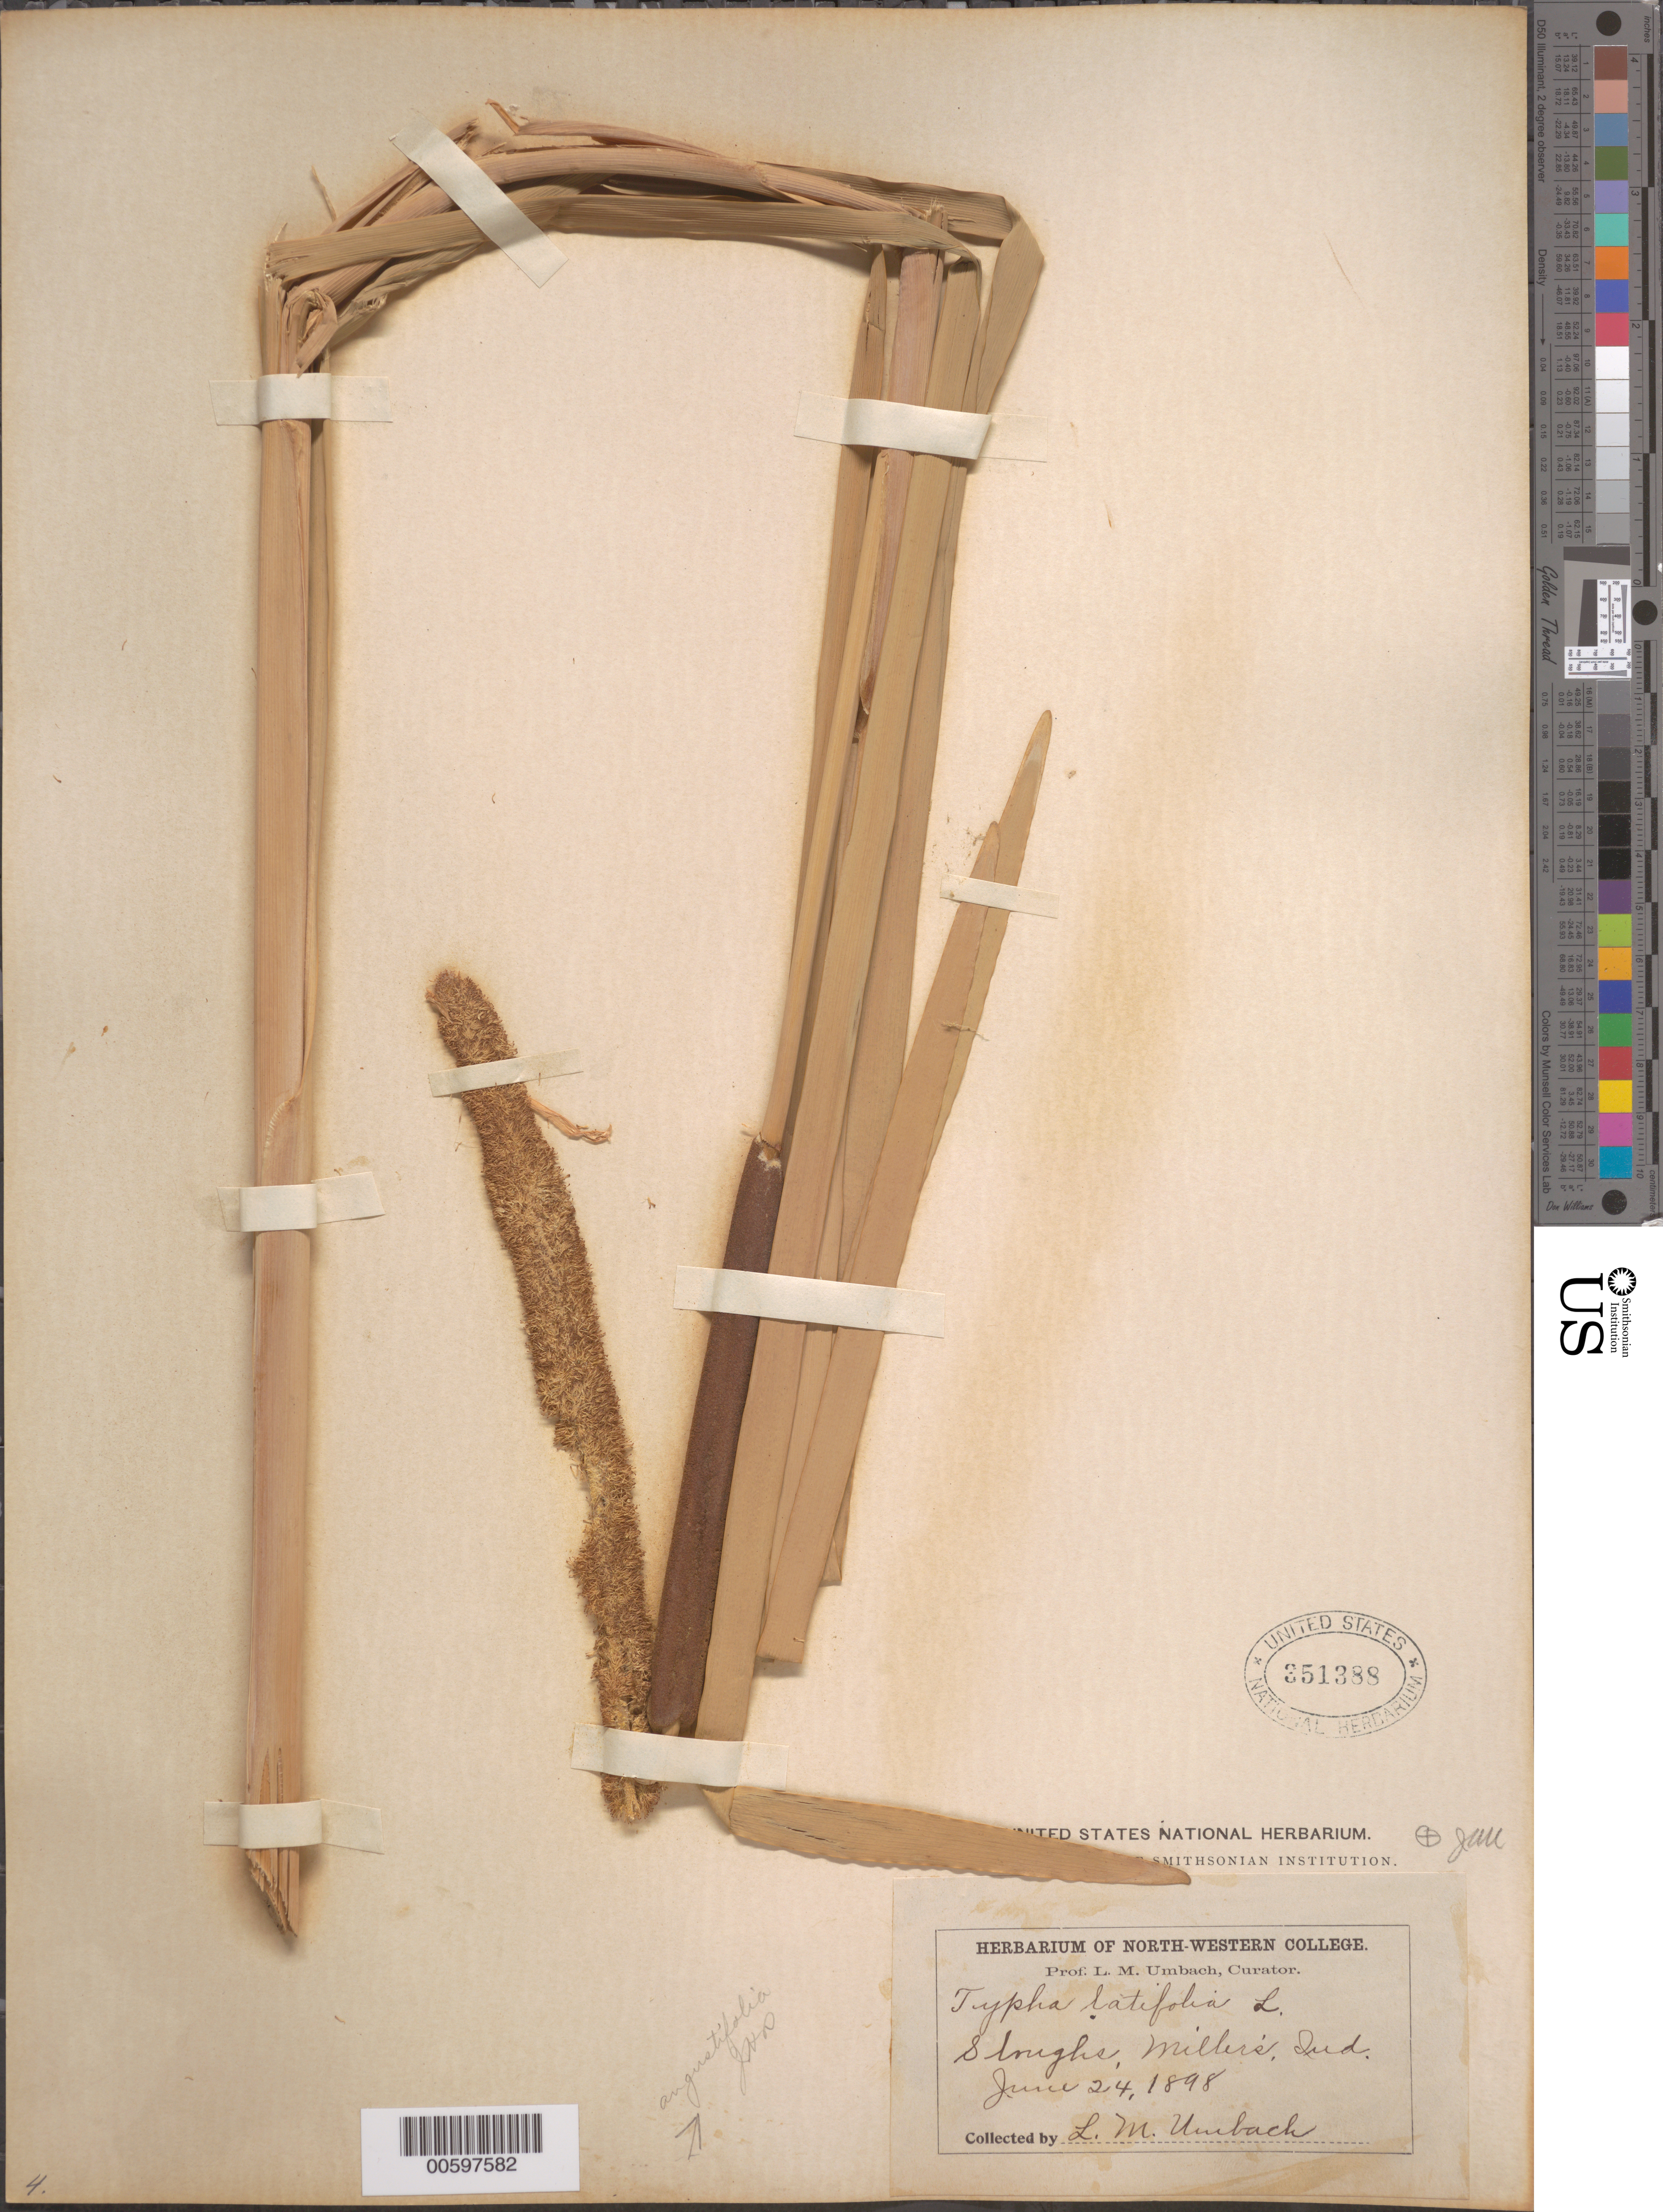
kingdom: Plantae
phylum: Tracheophyta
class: Liliopsida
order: Poales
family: Typhaceae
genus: Typha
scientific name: Typha angustifolia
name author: L.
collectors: L. M. Umbach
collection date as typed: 24 Jun 1898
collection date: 1898-06-24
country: United States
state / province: Indiana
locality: Miller's Sloughs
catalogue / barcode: US 351388